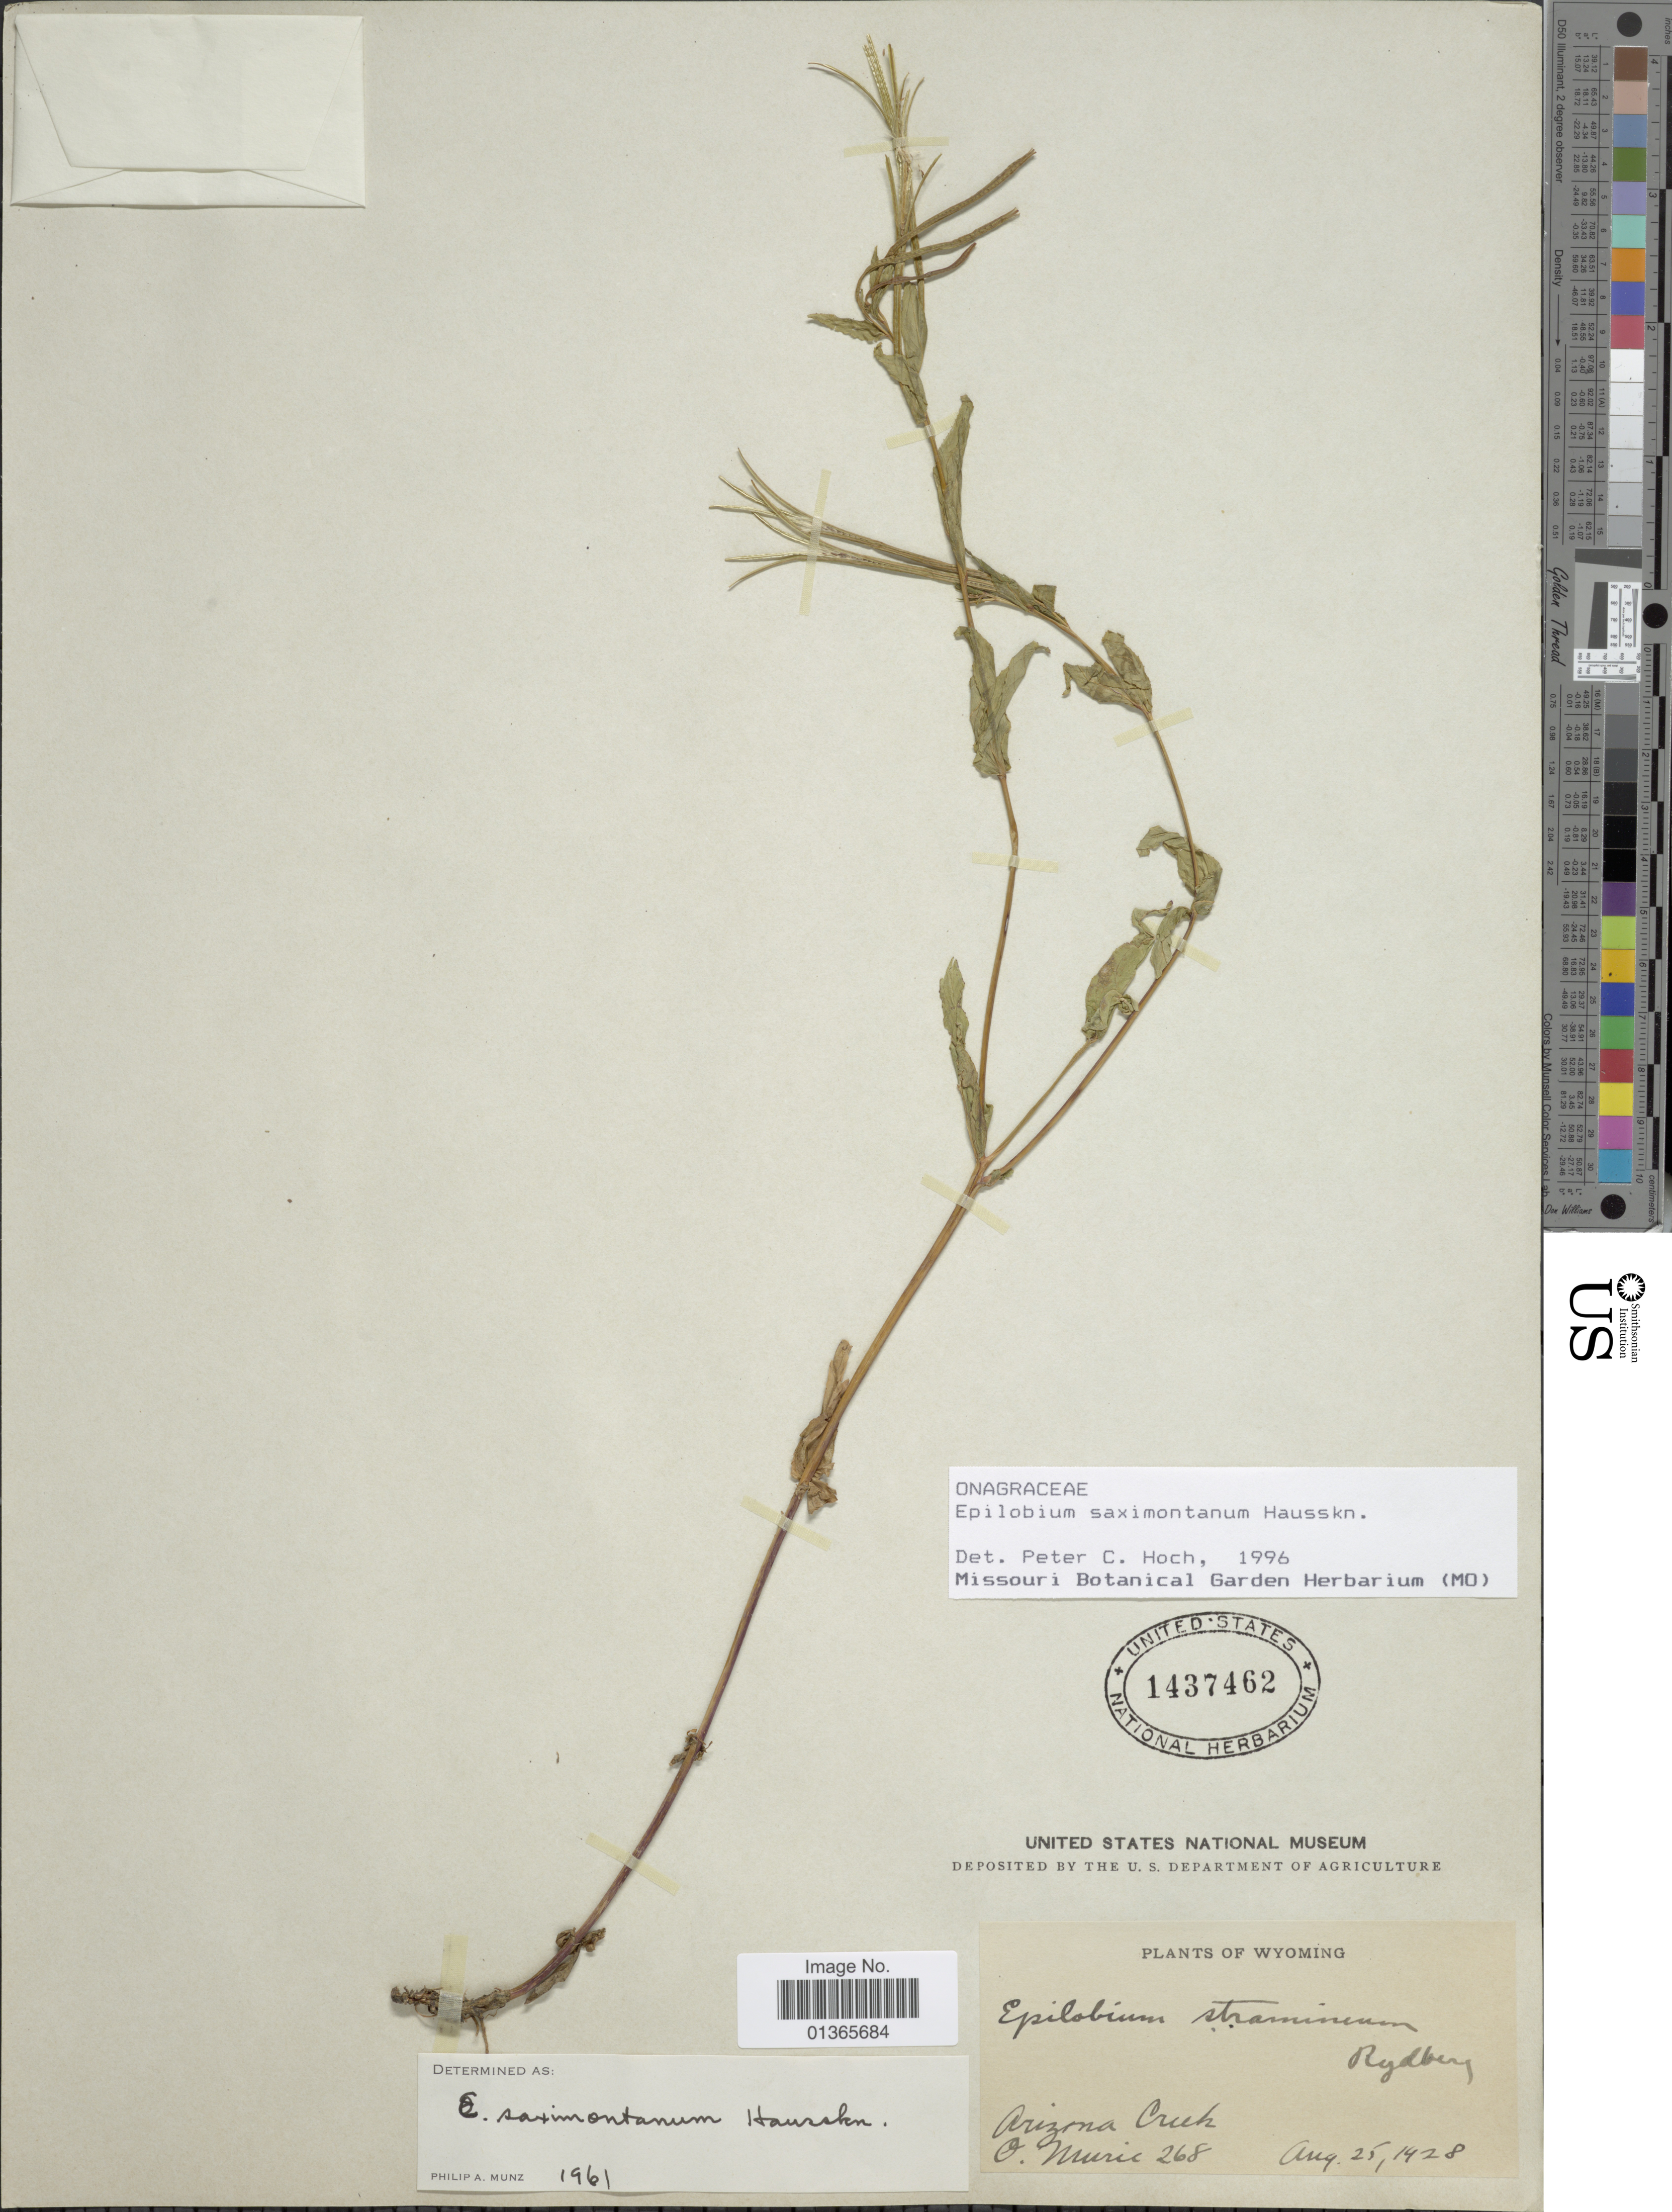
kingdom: Plantae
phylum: Tracheophyta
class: Magnoliopsida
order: Myrtales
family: Onagraceae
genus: Epilobium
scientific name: Epilobium saximontanum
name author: Hausskn.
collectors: O. Murie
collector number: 268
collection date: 1928-08-25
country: United States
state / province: Wyoming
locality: Arizona Creek.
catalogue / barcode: US 1437462